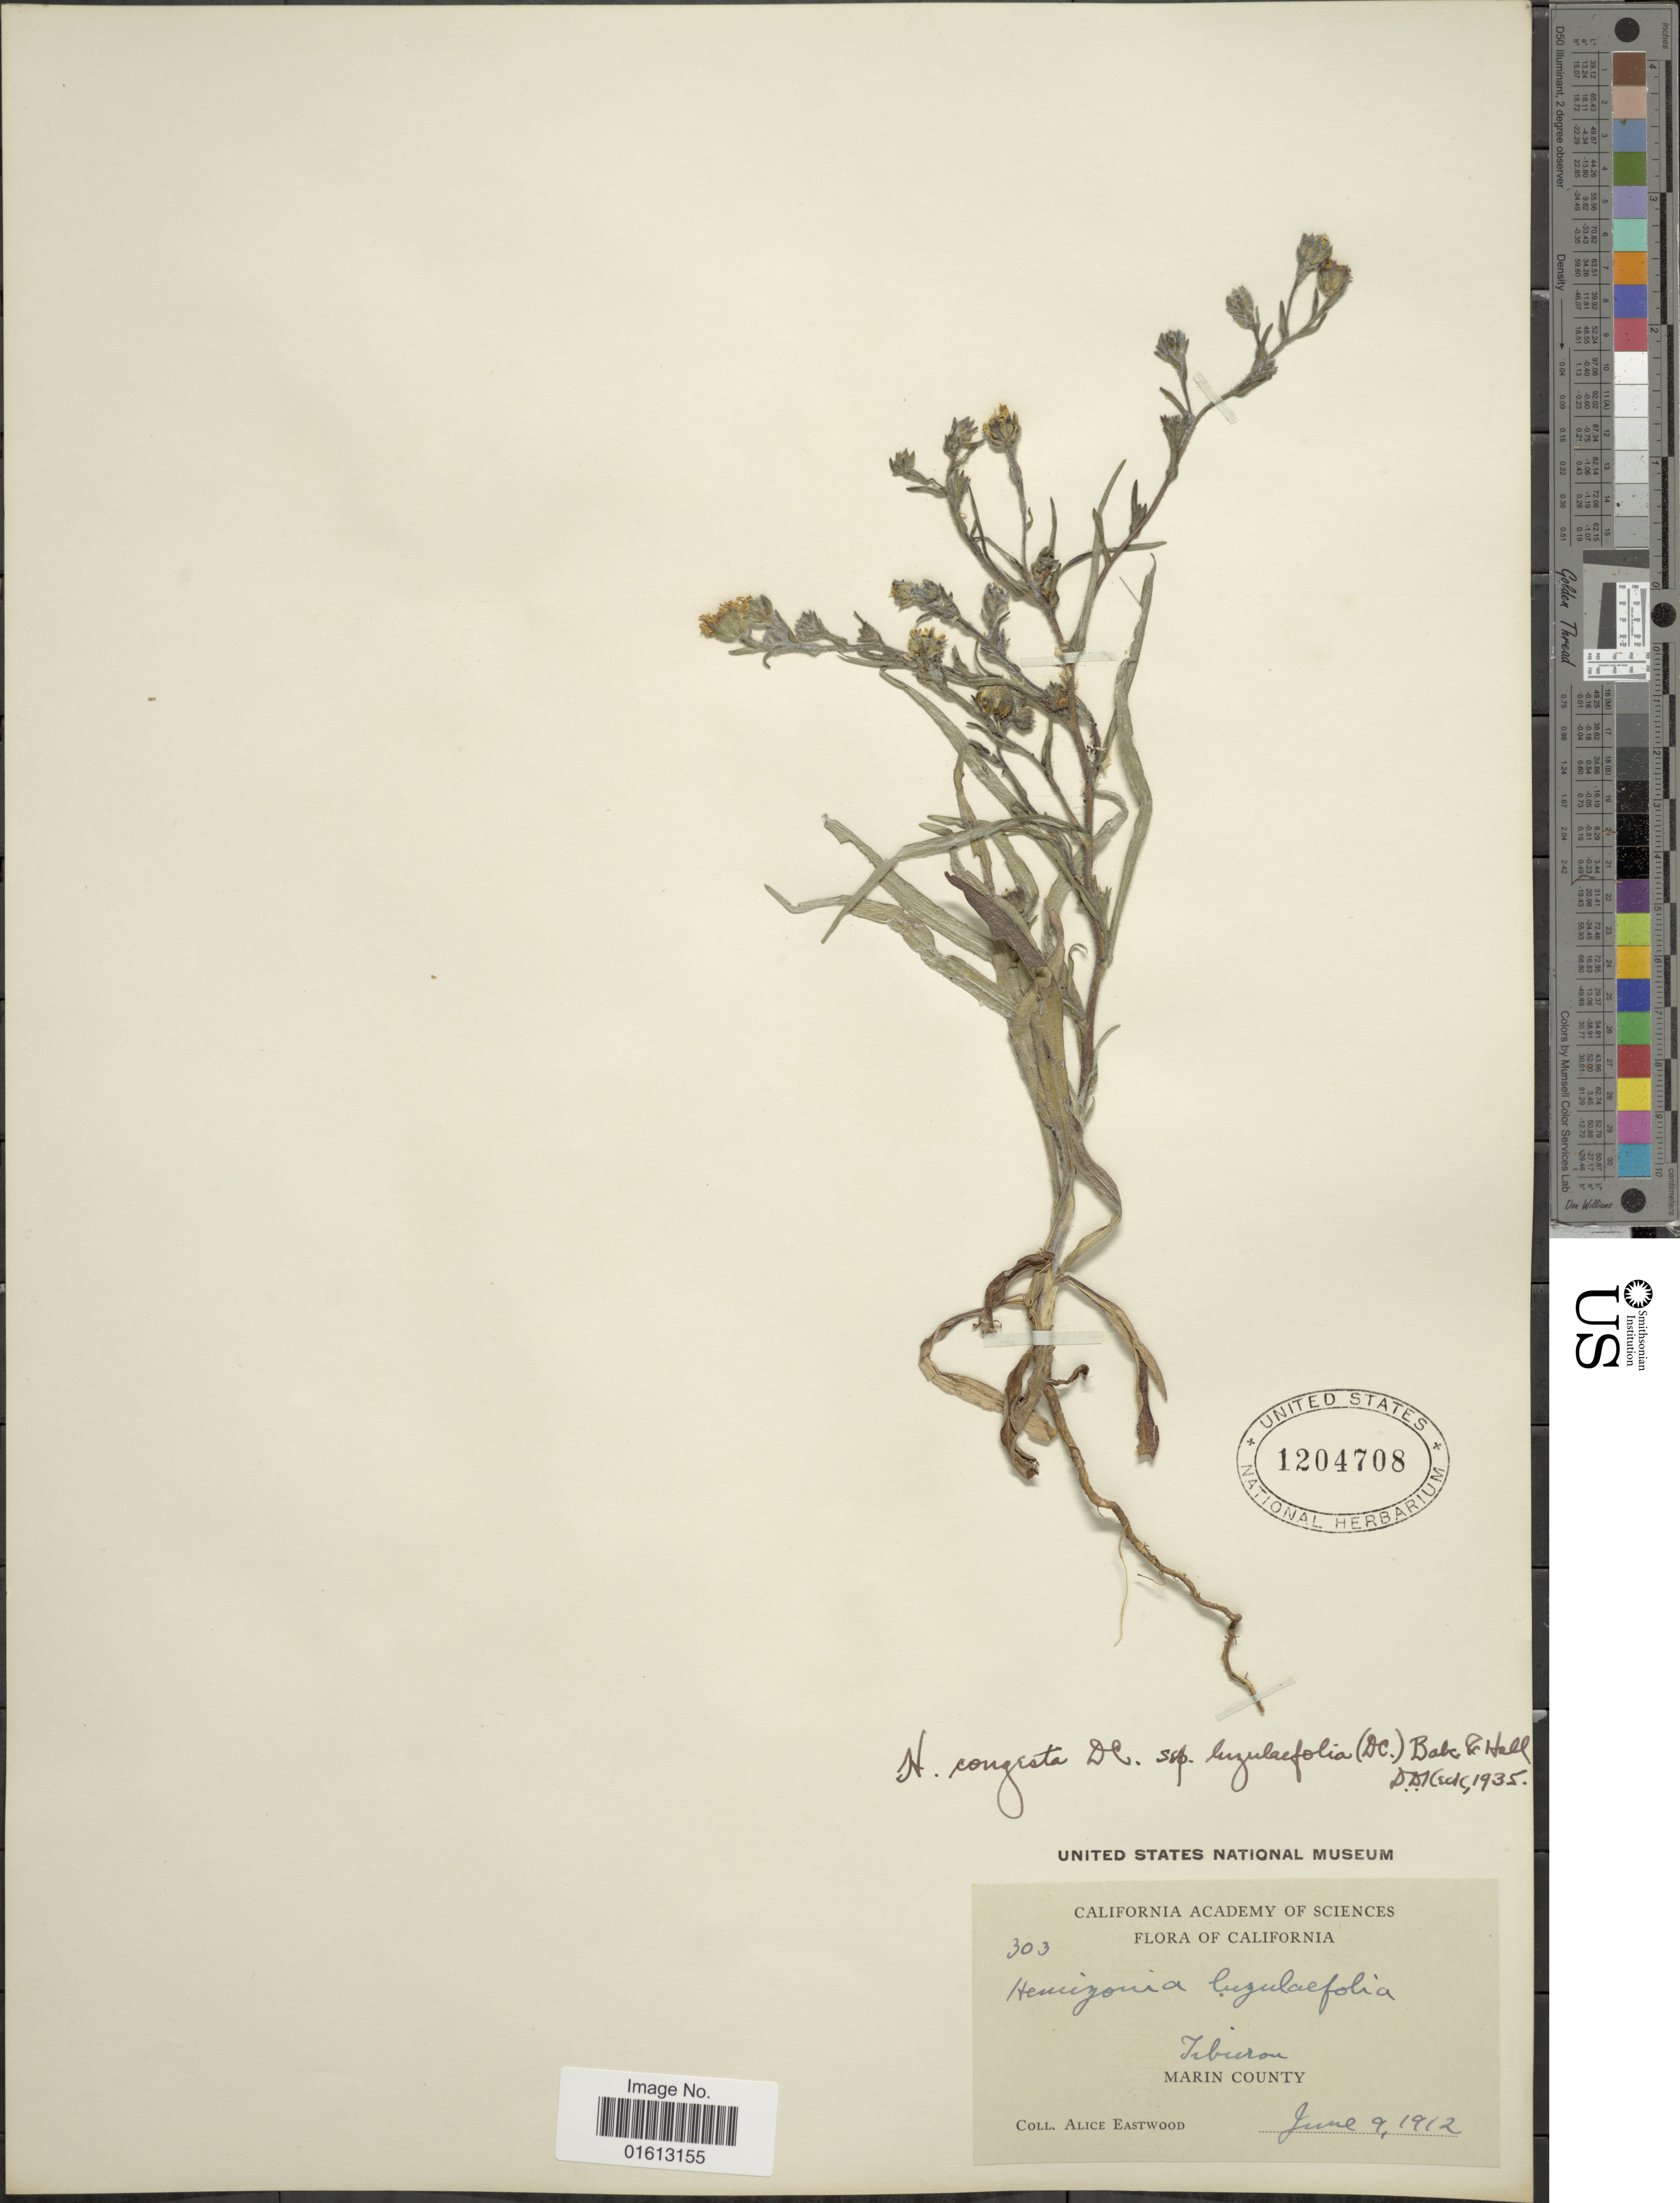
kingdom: Plantae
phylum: Tracheophyta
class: Magnoliopsida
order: Asterales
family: Asteraceae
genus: Hemizonia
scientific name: Hemizonia congesta subsp. luzulaefolia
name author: (DC.) Babc. & H.M. Hall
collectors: A. Eastwood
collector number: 303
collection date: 1912-06-09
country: United States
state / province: California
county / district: Marin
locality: Tiburon, Marin County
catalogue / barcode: US 1204708